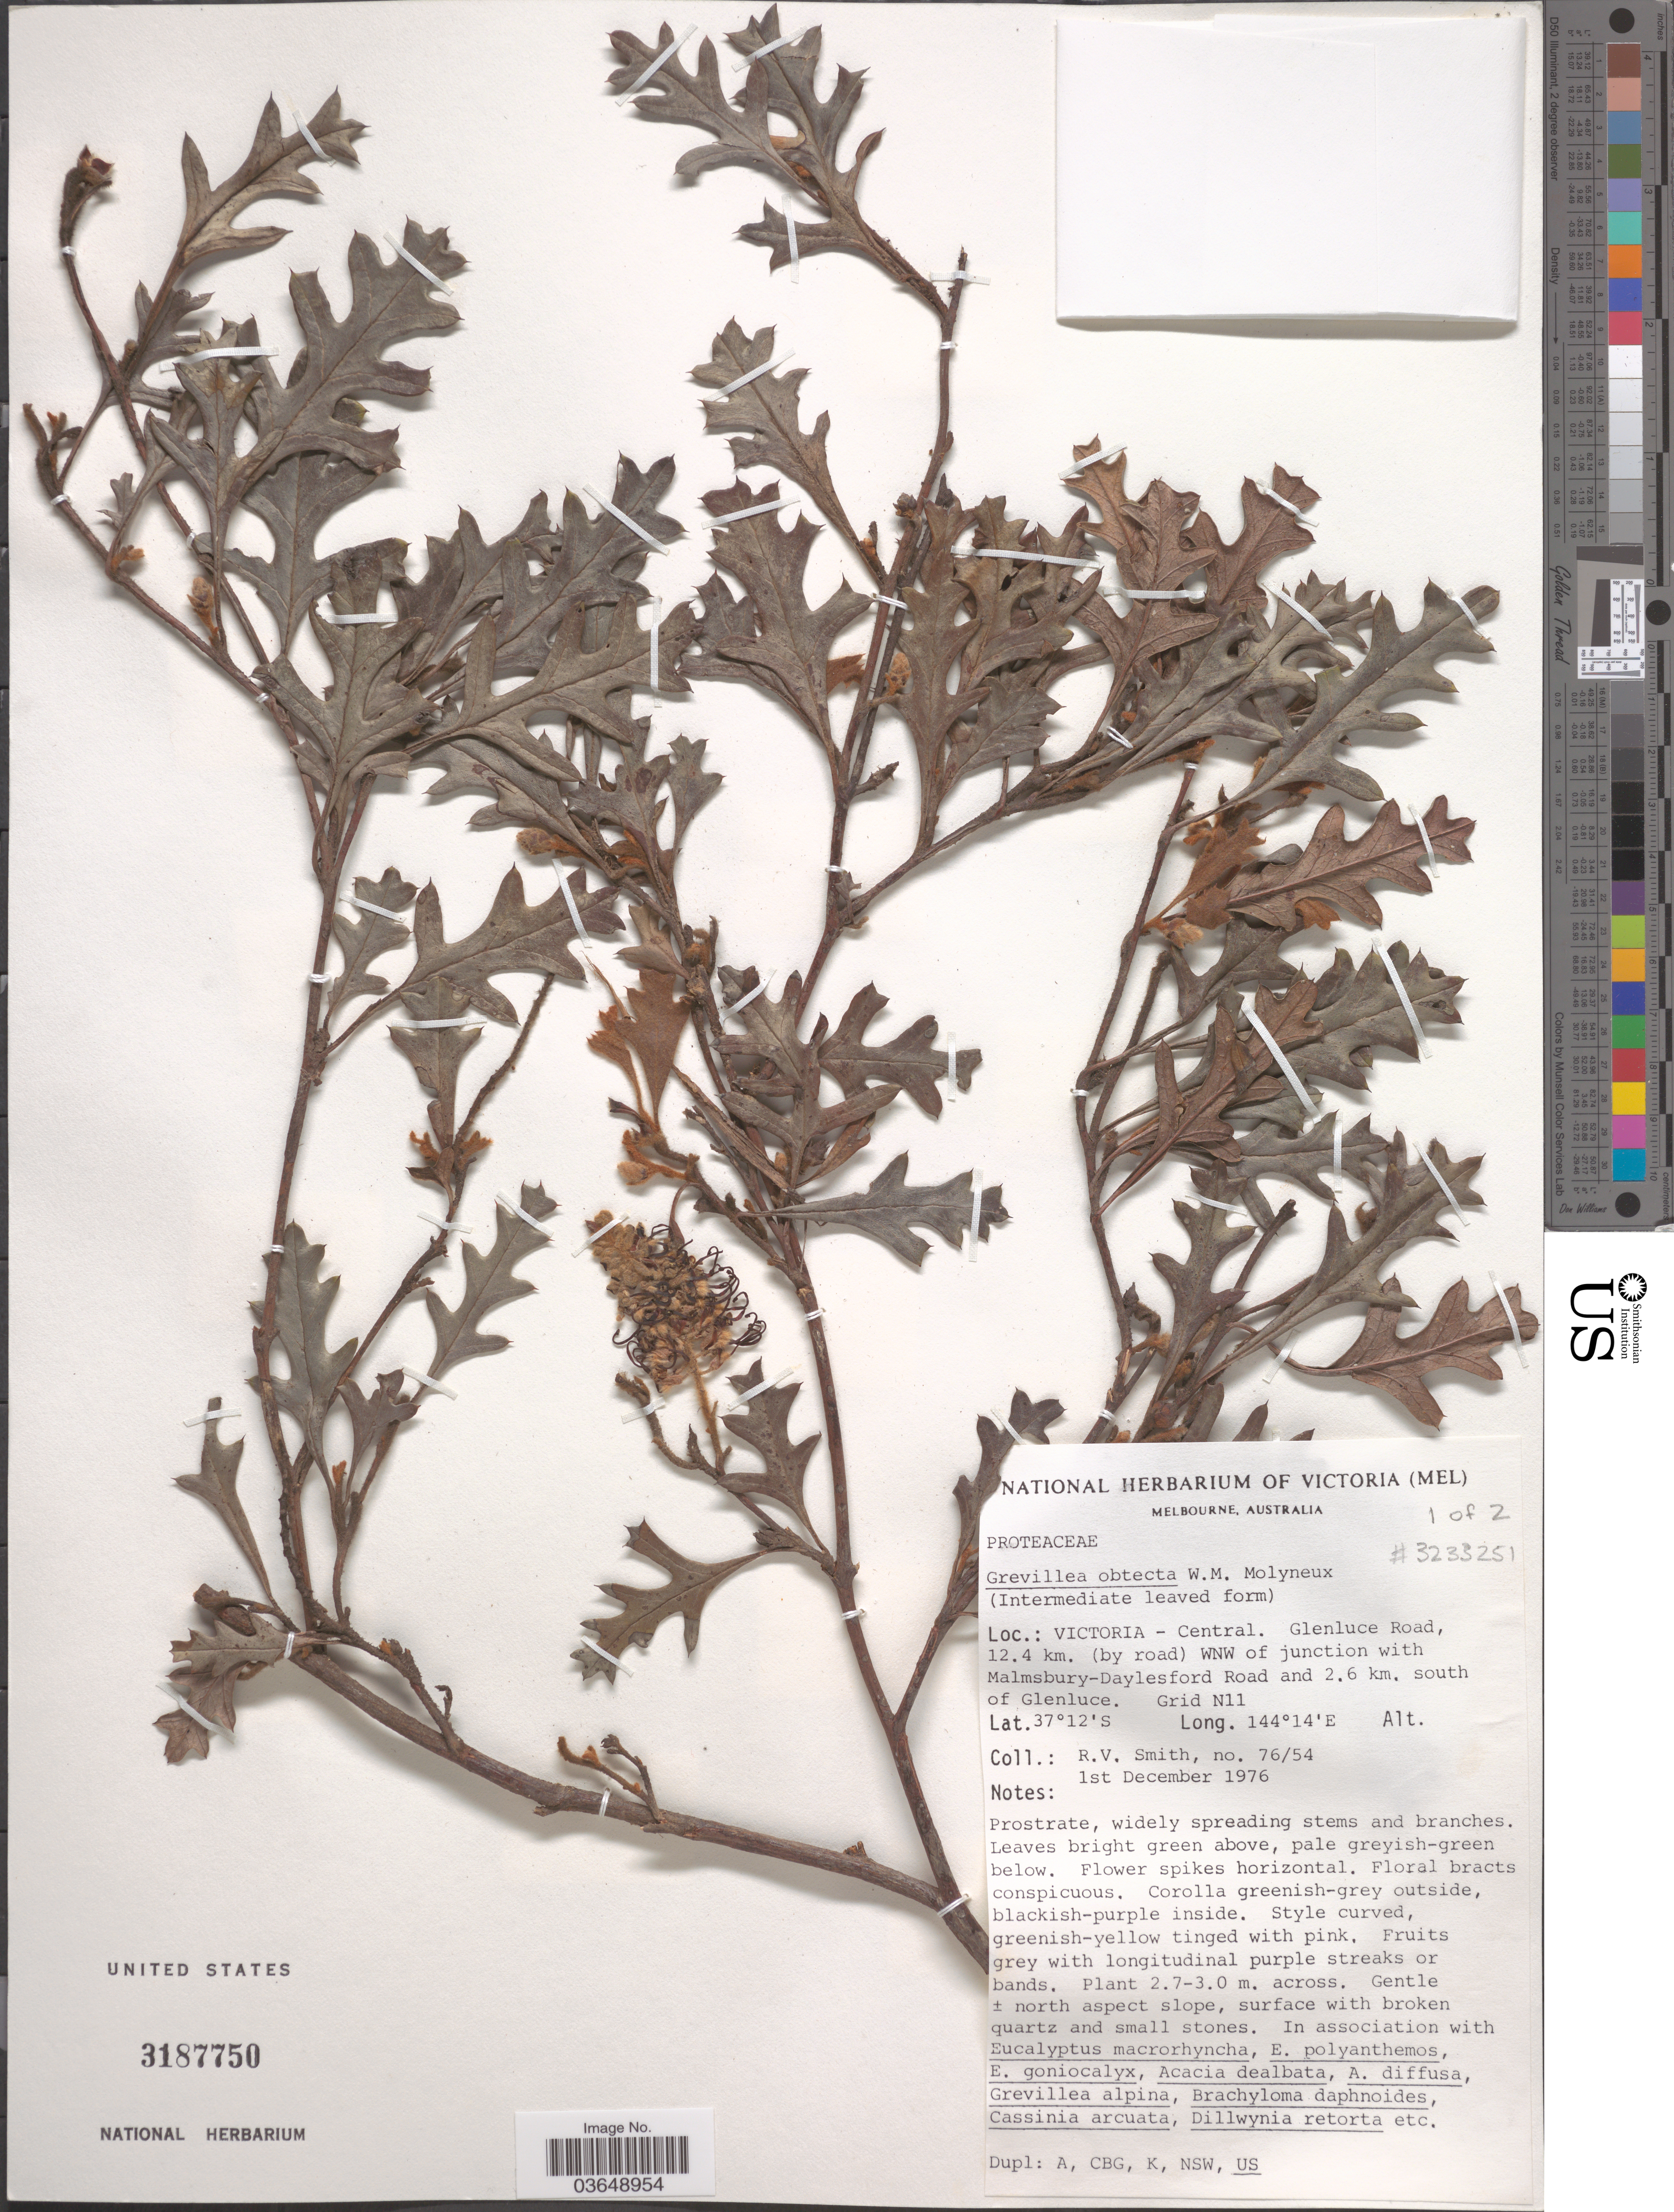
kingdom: Plantae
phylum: Tracheophyta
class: Magnoliopsida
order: Proteales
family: Proteaceae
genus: Grevillea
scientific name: Grevillea obtecta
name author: Molyneux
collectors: R. V. Smith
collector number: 76/54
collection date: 1976-12-01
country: Australia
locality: Victoria - Central. Glenluce Road, 12.4 km. (by road) WNW of junction with Malmsbury-Daylesford Road and 2.6 km. south of Glencule. Grid N11.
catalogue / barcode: US 3187750